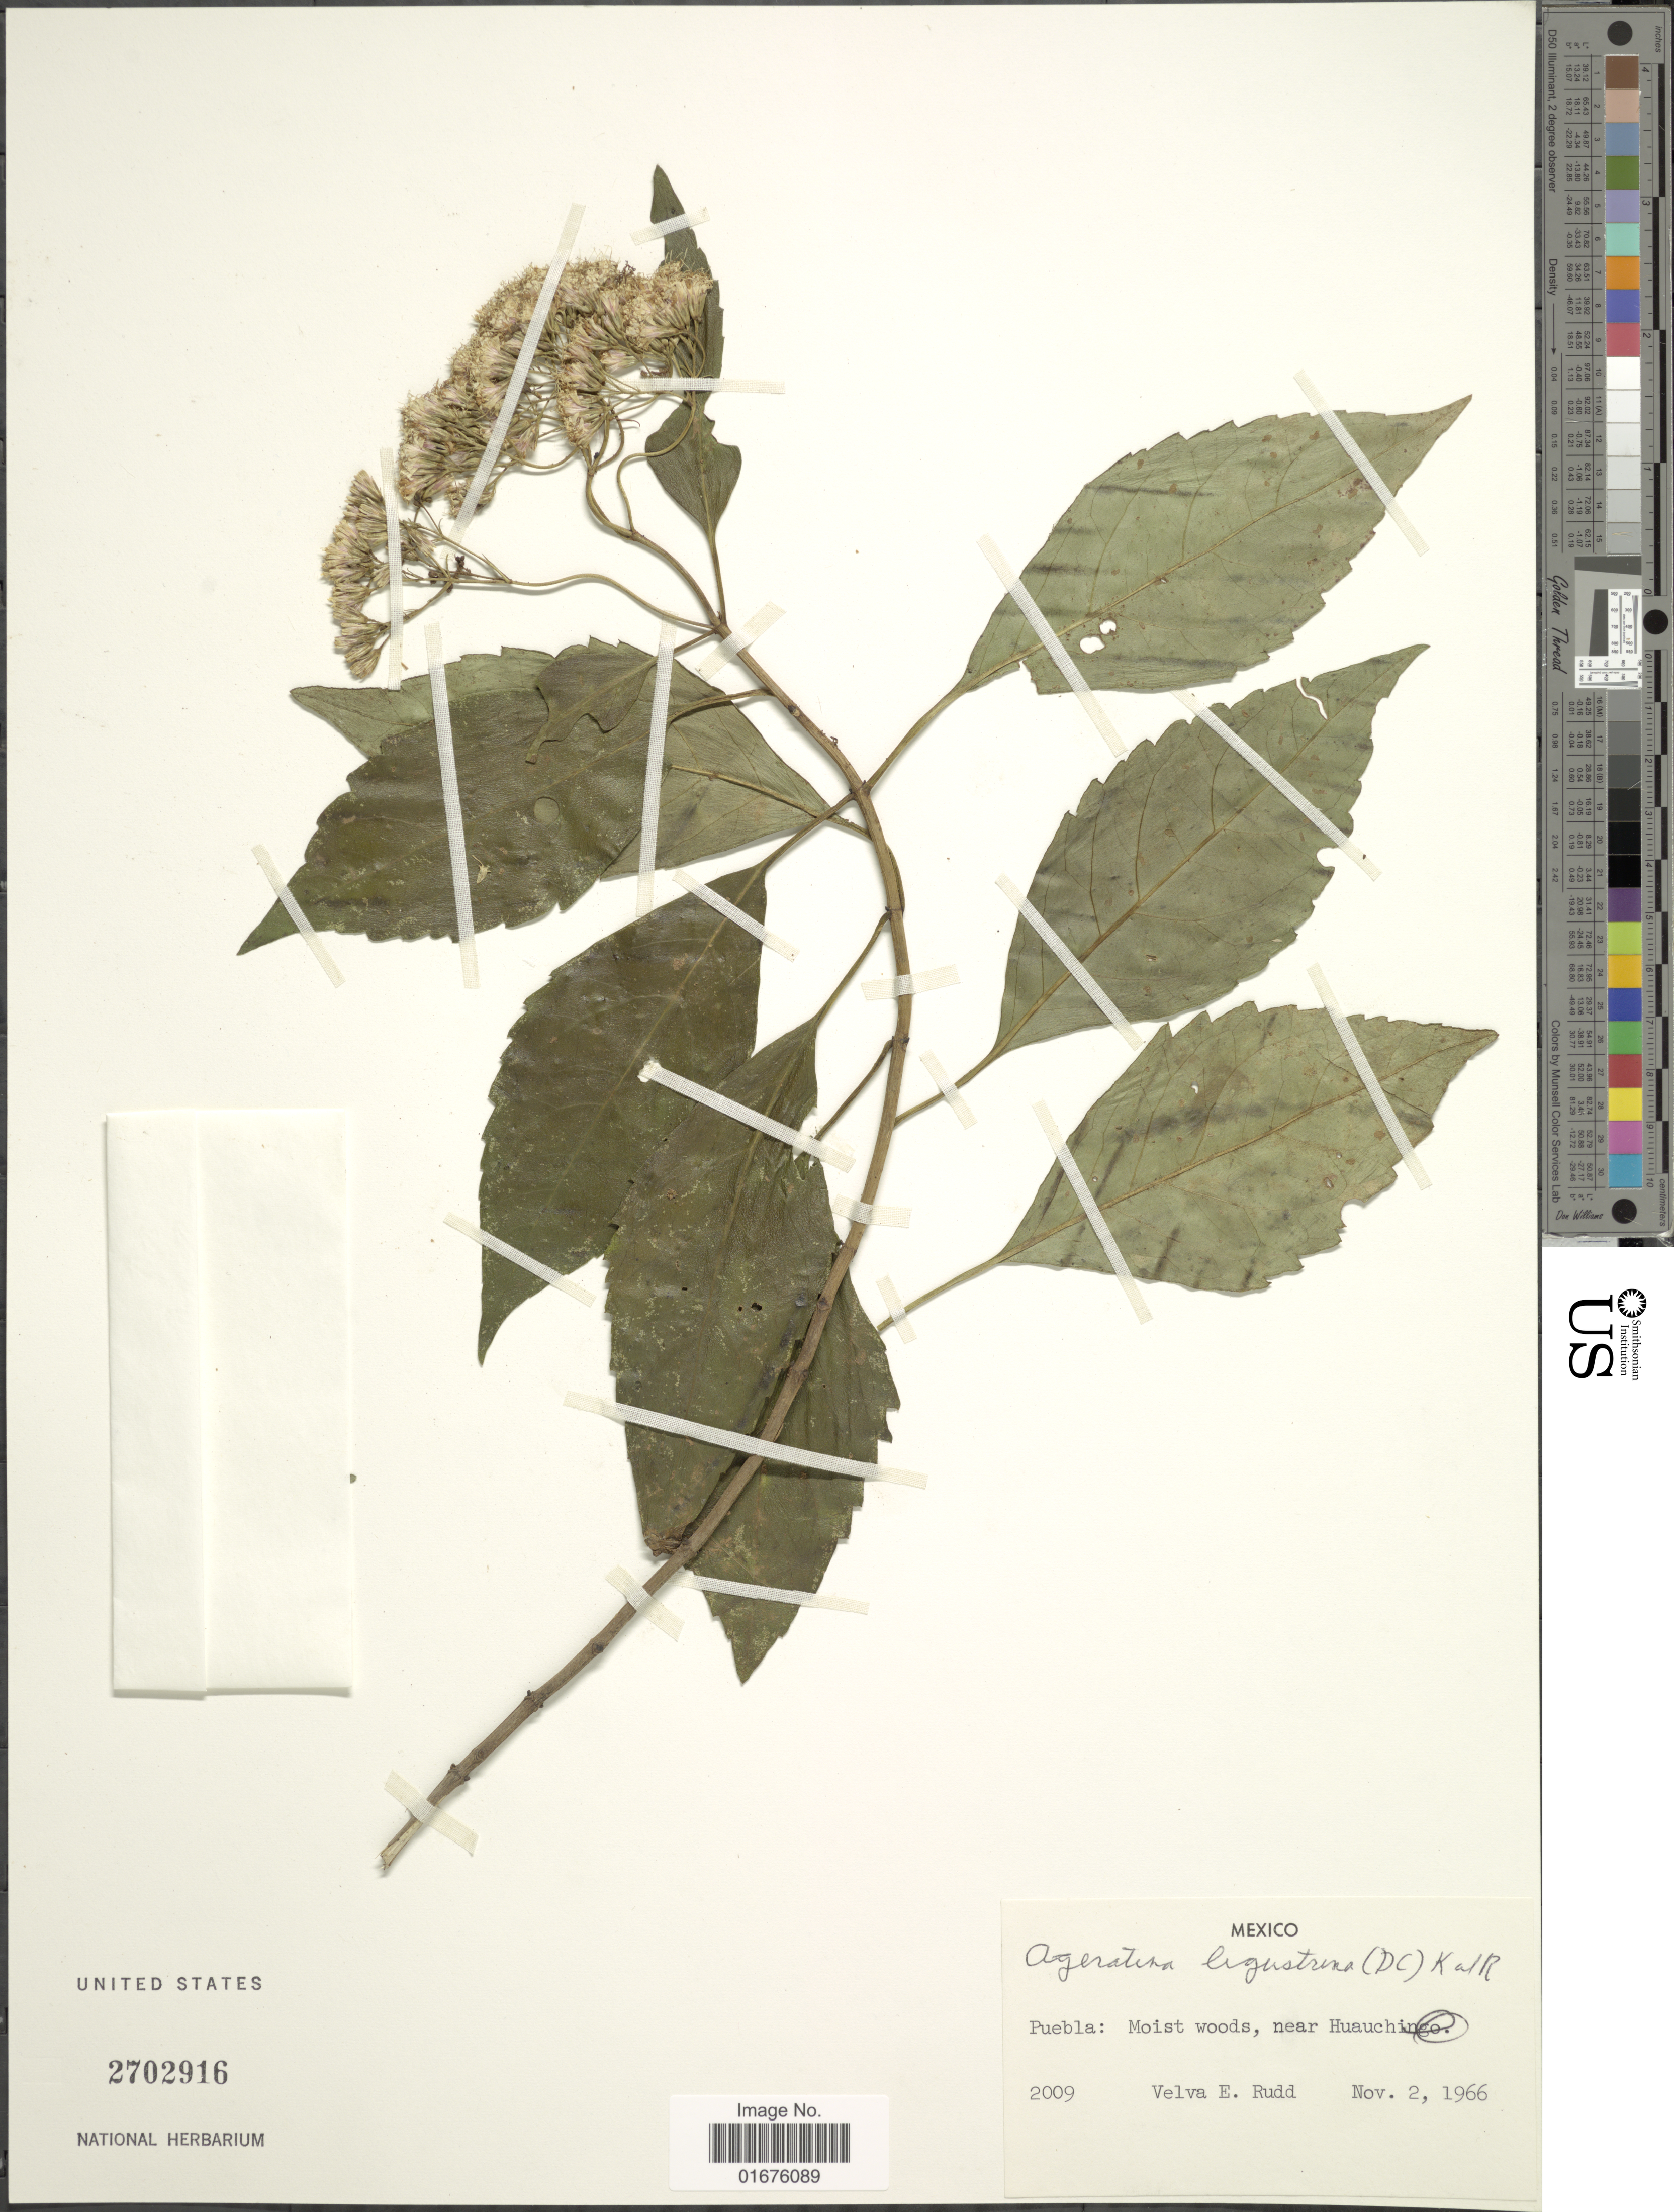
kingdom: Plantae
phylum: Tracheophyta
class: Magnoliopsida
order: Asterales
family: Asteraceae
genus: Ageratina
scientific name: Ageratina ligustrina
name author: (DC.) R.M. King & H. Rob.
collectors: V. E. Rudd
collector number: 2009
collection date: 1966-11-02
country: Mexico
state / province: Puebla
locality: Moist woods, near Huachingo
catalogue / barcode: US 2702916